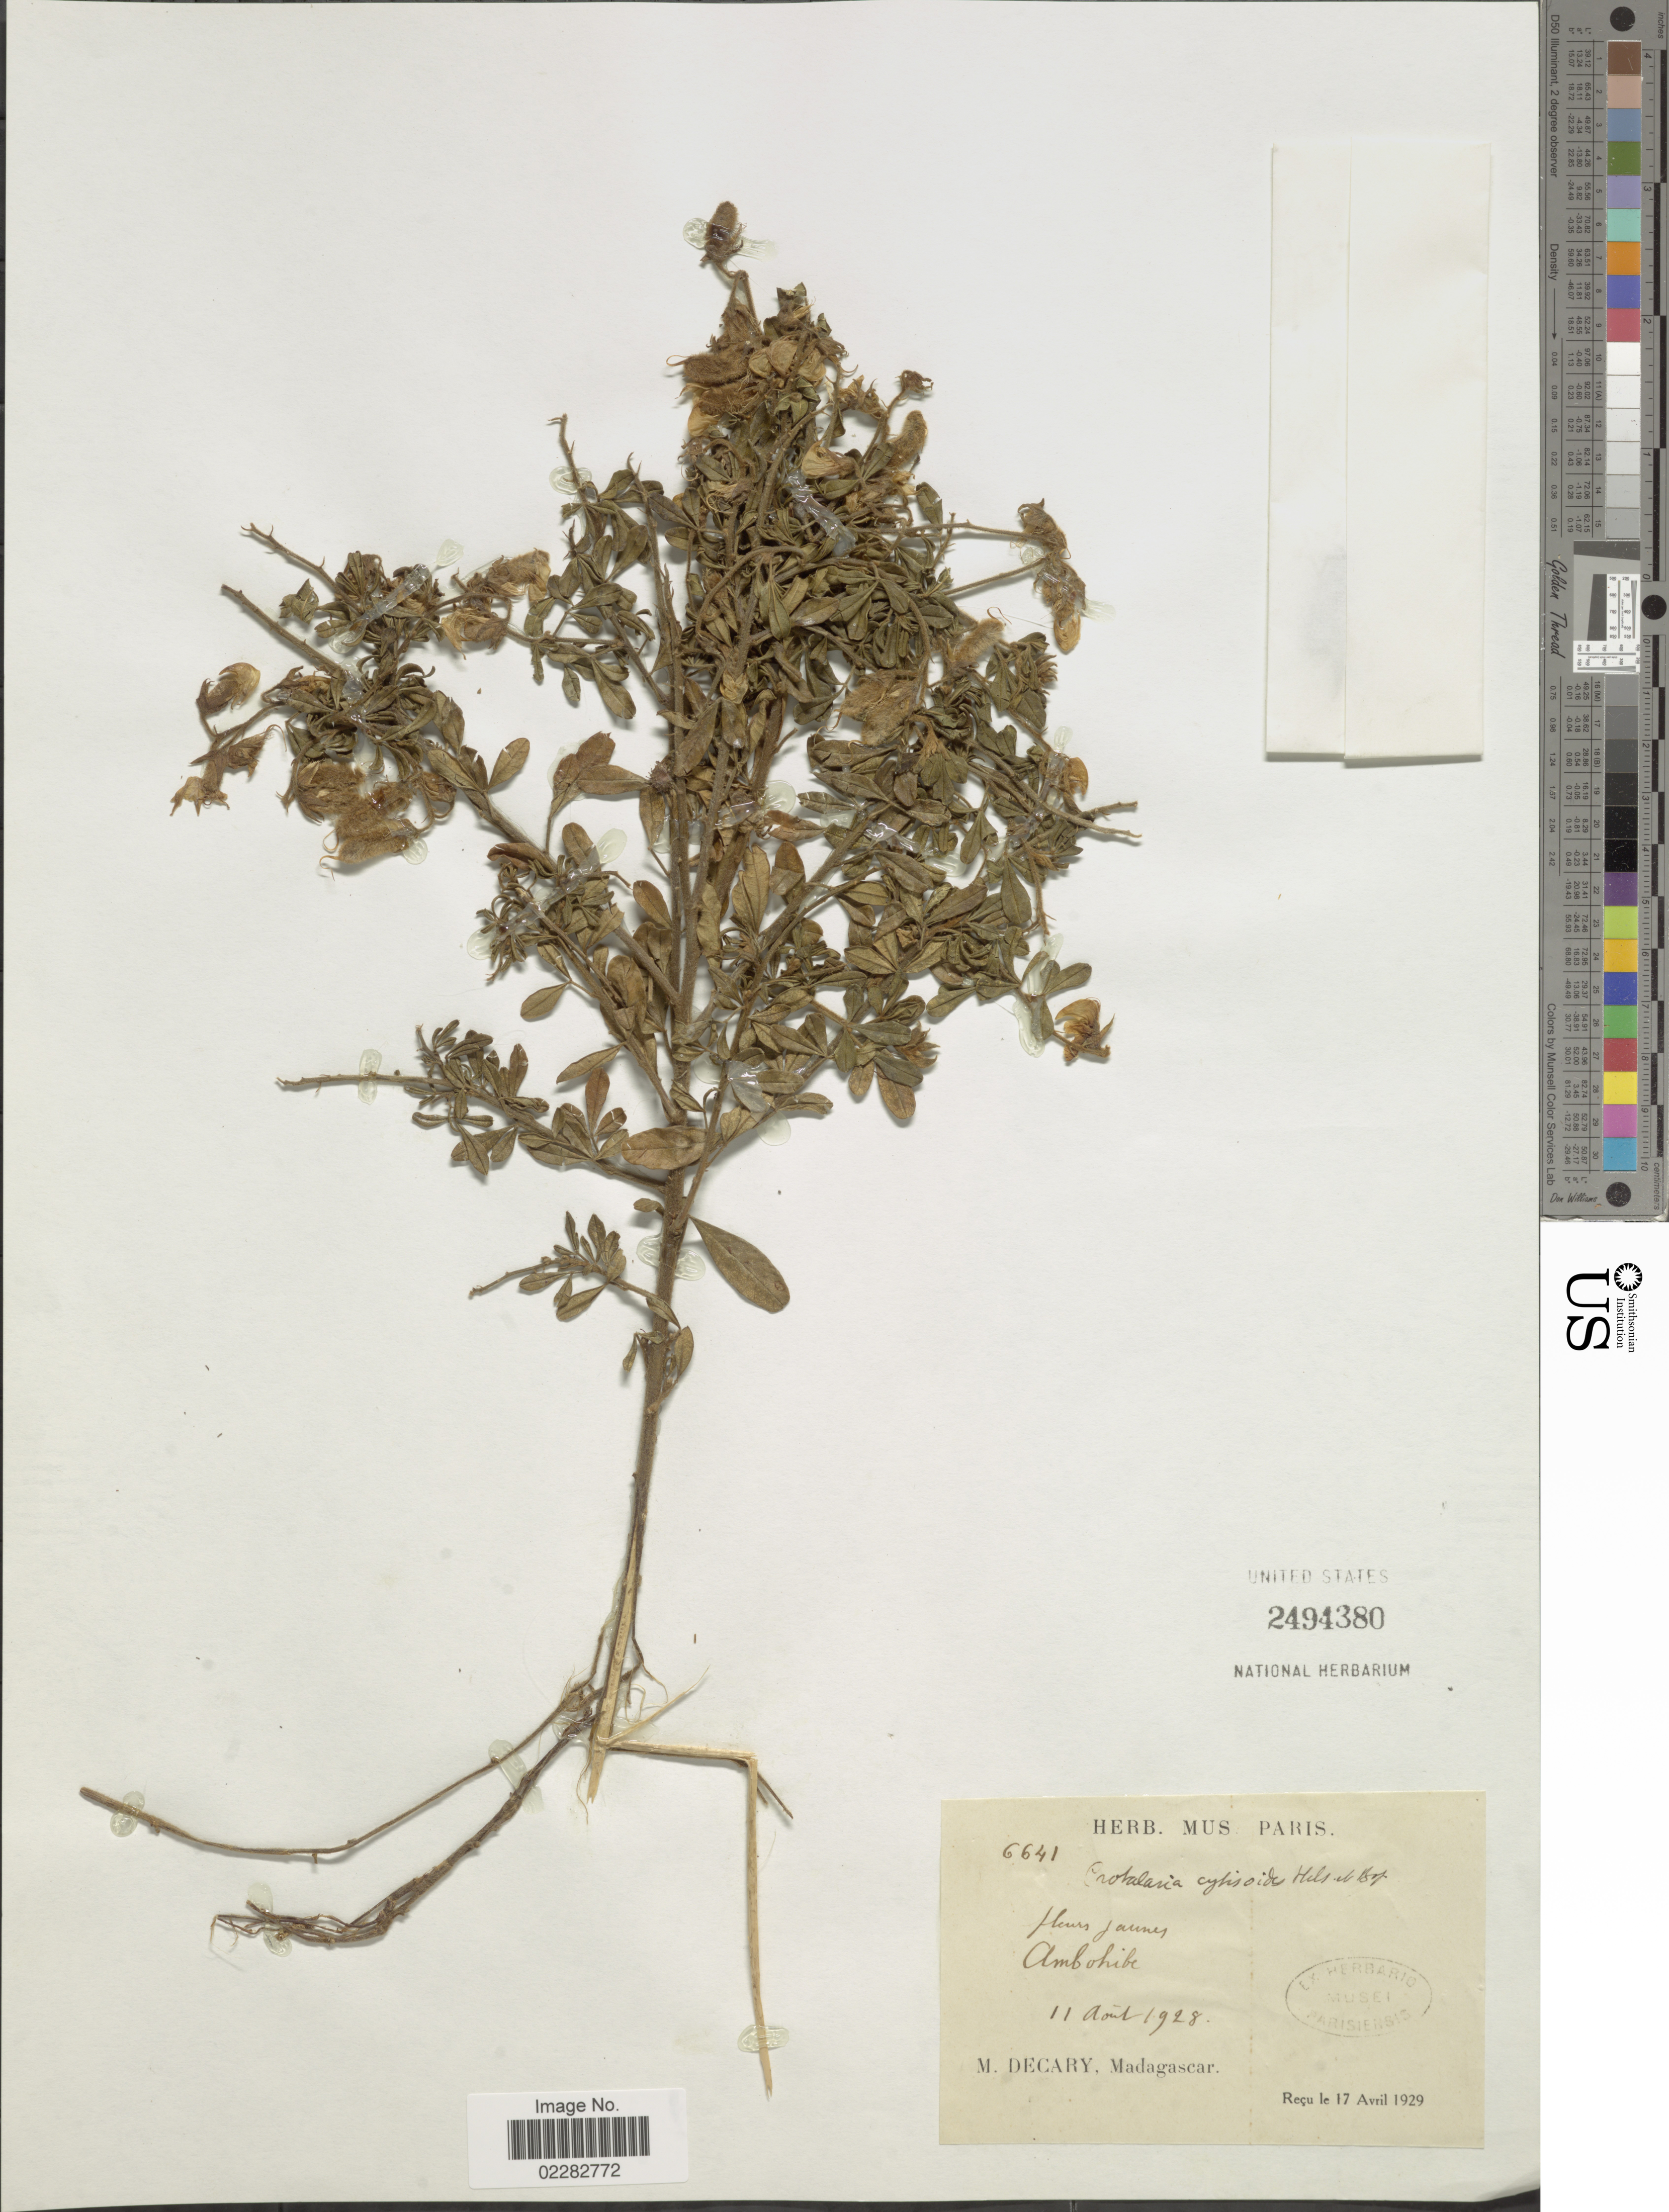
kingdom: Plantae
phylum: Tracheophyta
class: Magnoliopsida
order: Fabales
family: Fabaceae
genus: Crotalaria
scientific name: Crotalaria cytisoides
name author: DC.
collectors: R. Decary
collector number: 6641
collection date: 1928-04-11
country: Madagascar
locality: Ambohibe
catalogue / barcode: US 2494380